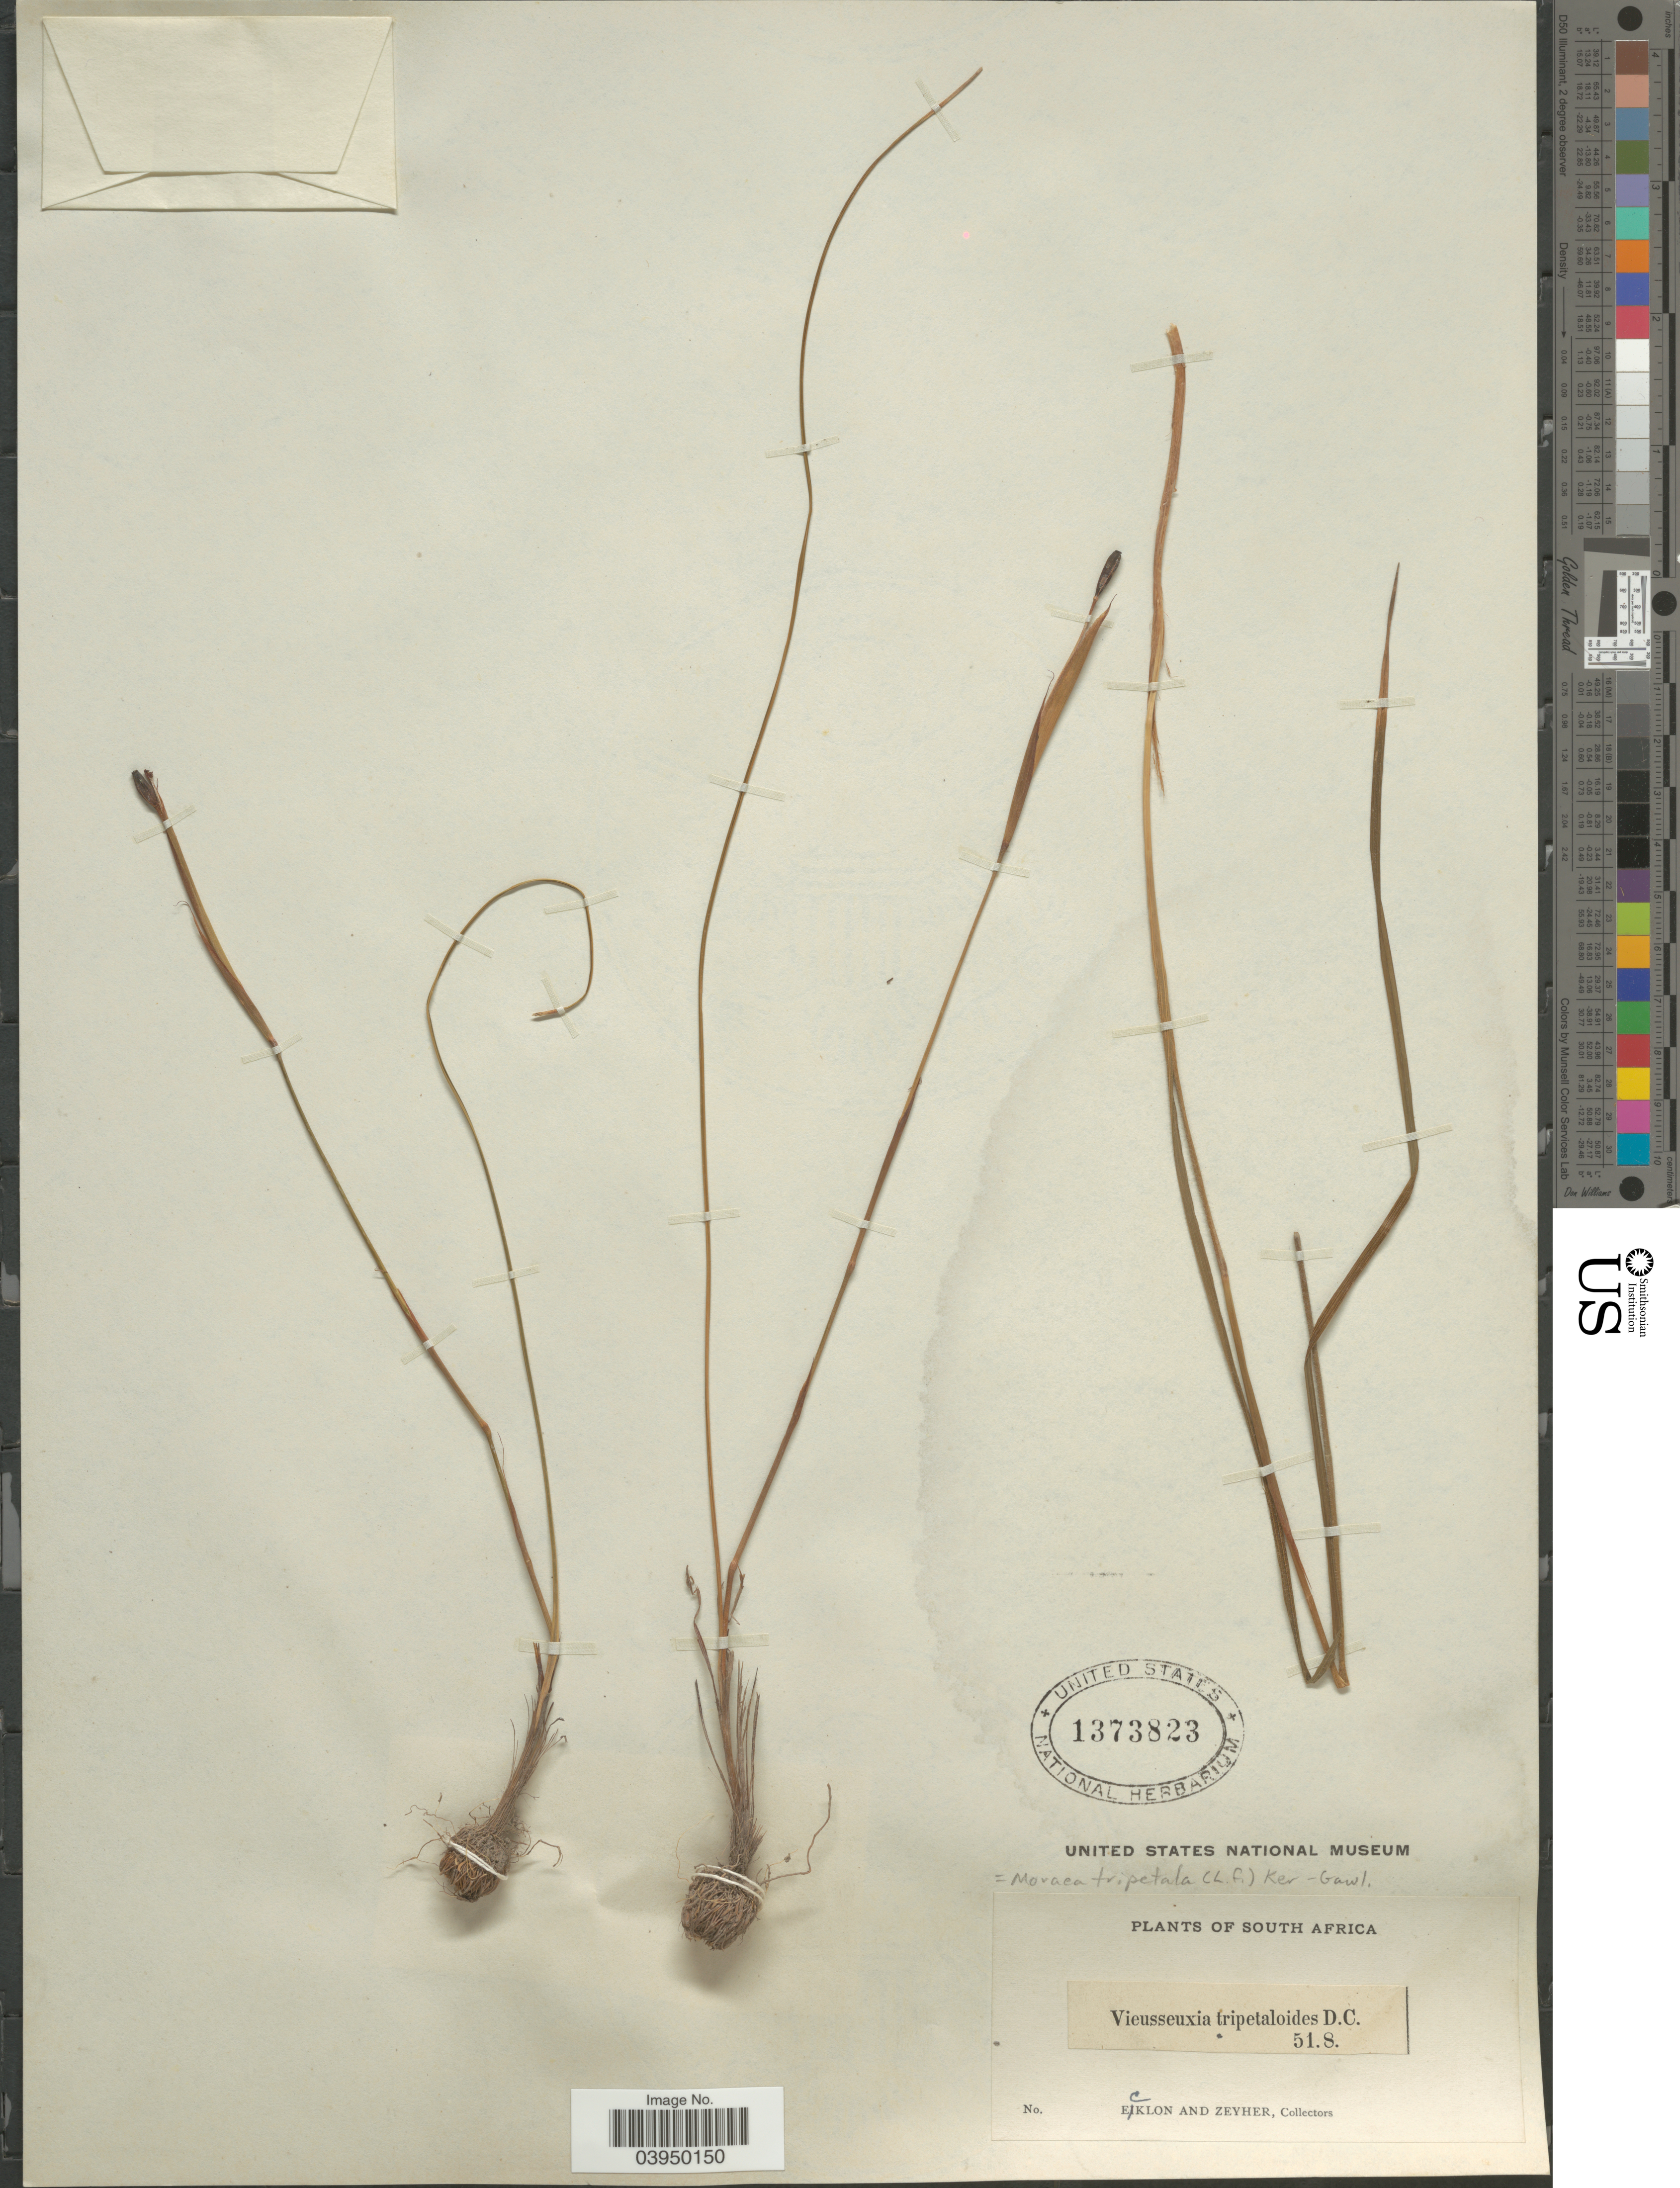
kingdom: Plantae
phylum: Tracheophyta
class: Liliopsida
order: Asparagales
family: Iridaceae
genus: Moraea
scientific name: Moraea tripetala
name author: (L. f.) Ker Gawl.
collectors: -. Ecklon & -. Zeyher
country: South Africa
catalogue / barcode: US 1373823